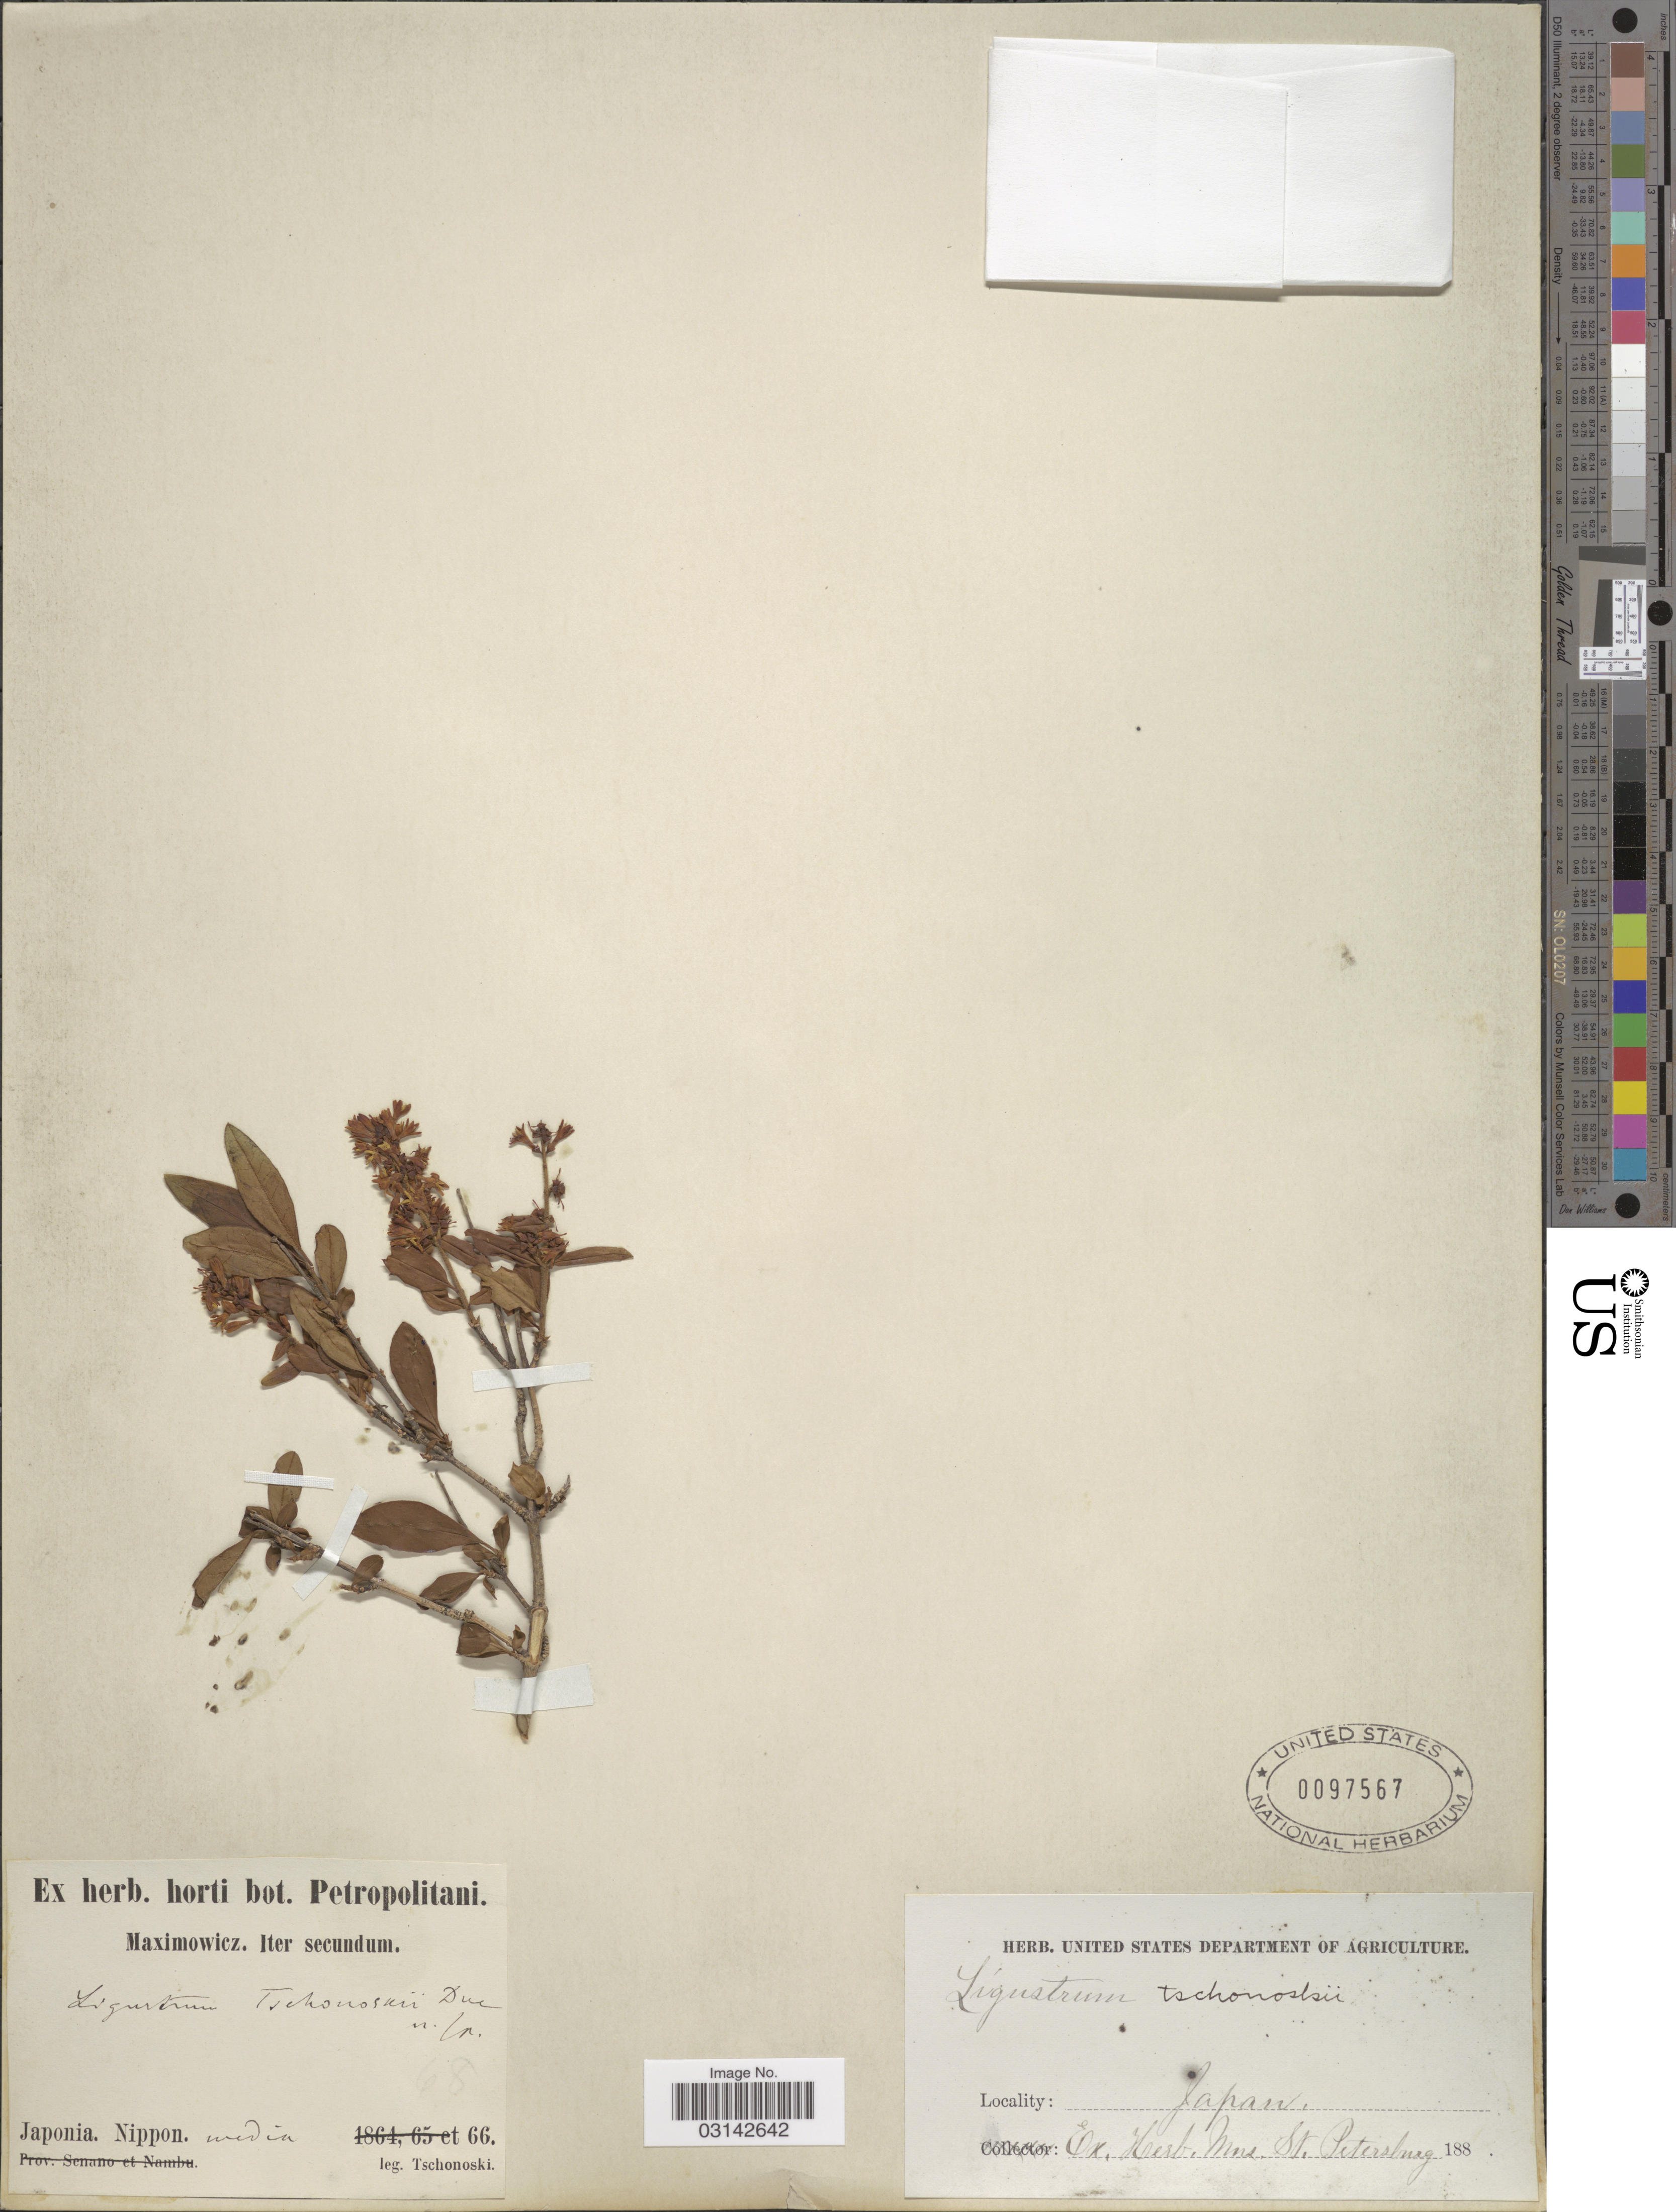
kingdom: Plantae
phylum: Tracheophyta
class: Magnoliopsida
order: Lamiales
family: Oleaceae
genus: Ligustrum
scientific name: Ligustrum tschonoskii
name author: Decne.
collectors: -. Tschonoski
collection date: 1866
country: Japan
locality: Nippon.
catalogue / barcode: US 97567